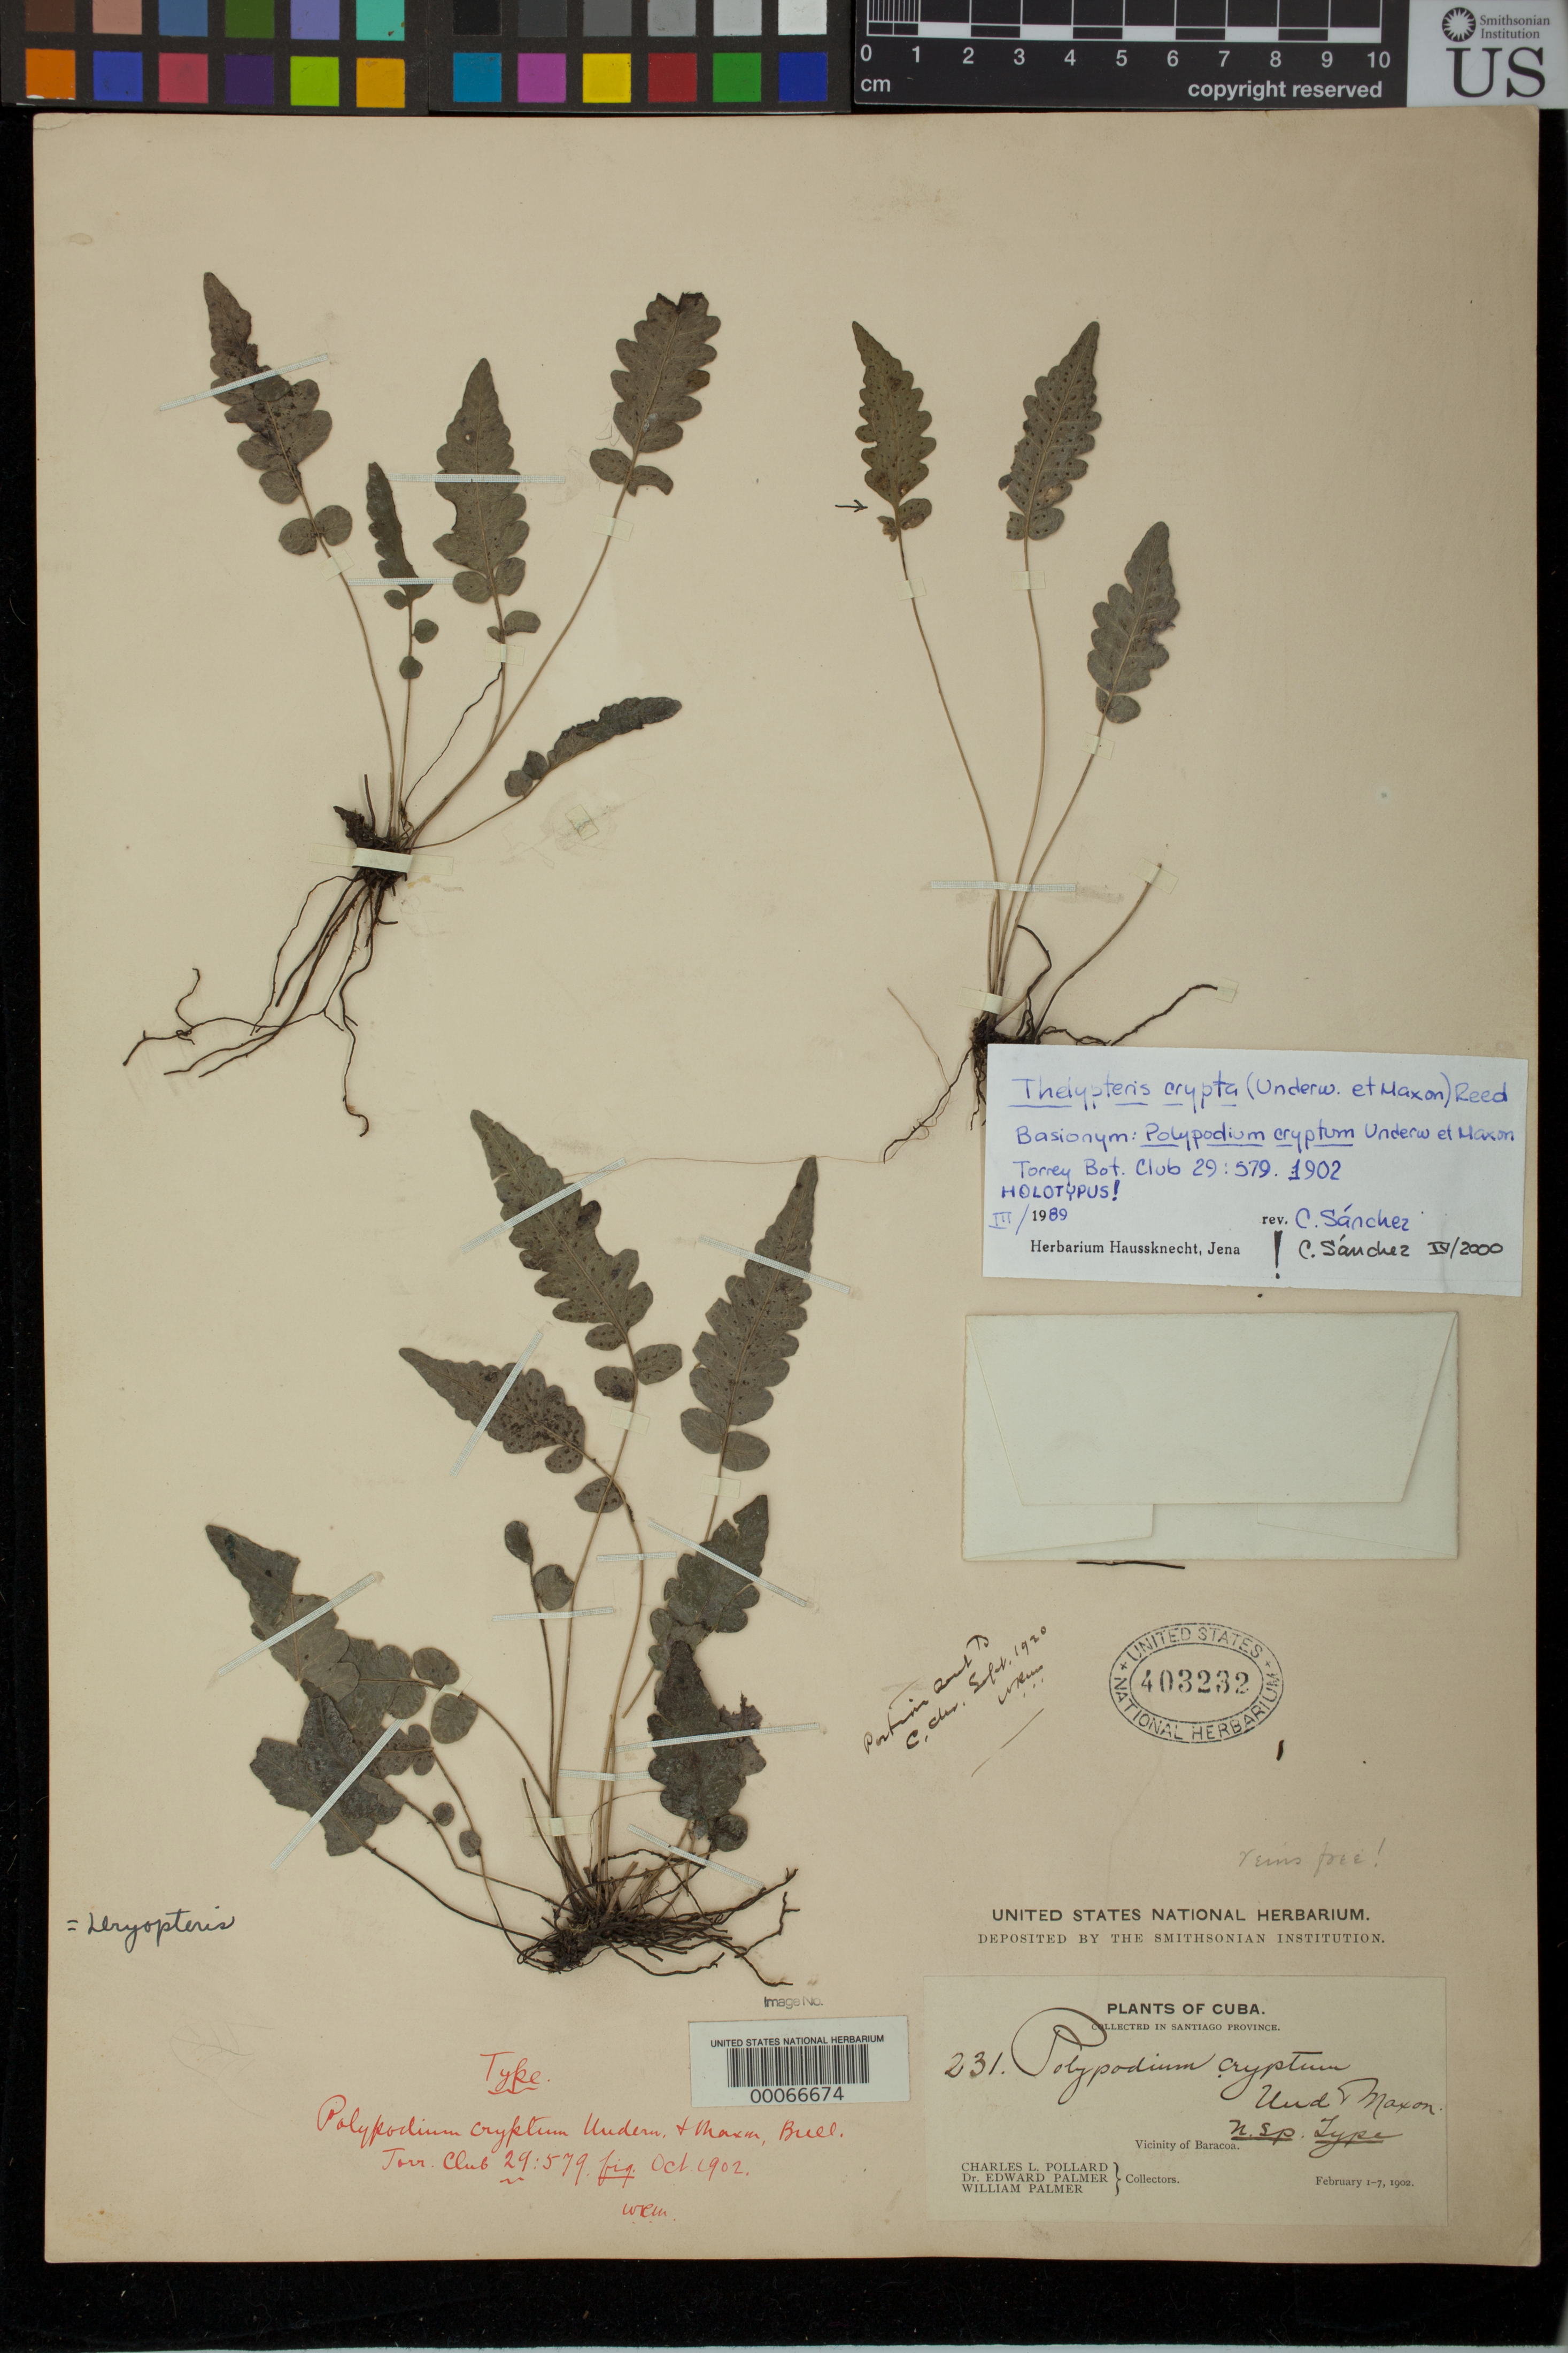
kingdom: Plantae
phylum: Tracheophyta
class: Polypodiopsida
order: Polypodiales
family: Polypodiaceae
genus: Polypodium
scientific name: Polypodium cryptum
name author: Underw. & Maxon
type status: Holotype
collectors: C. L. Pollard, E. Palmer & W. Palmer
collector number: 231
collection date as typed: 01 Feb 1902 to 07 Feb 1902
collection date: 1902-02-01/1902-02-07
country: Cuba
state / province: Santiago de Cuba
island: Greater Antilles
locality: Vicinity of Baracoa.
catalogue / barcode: US 403232